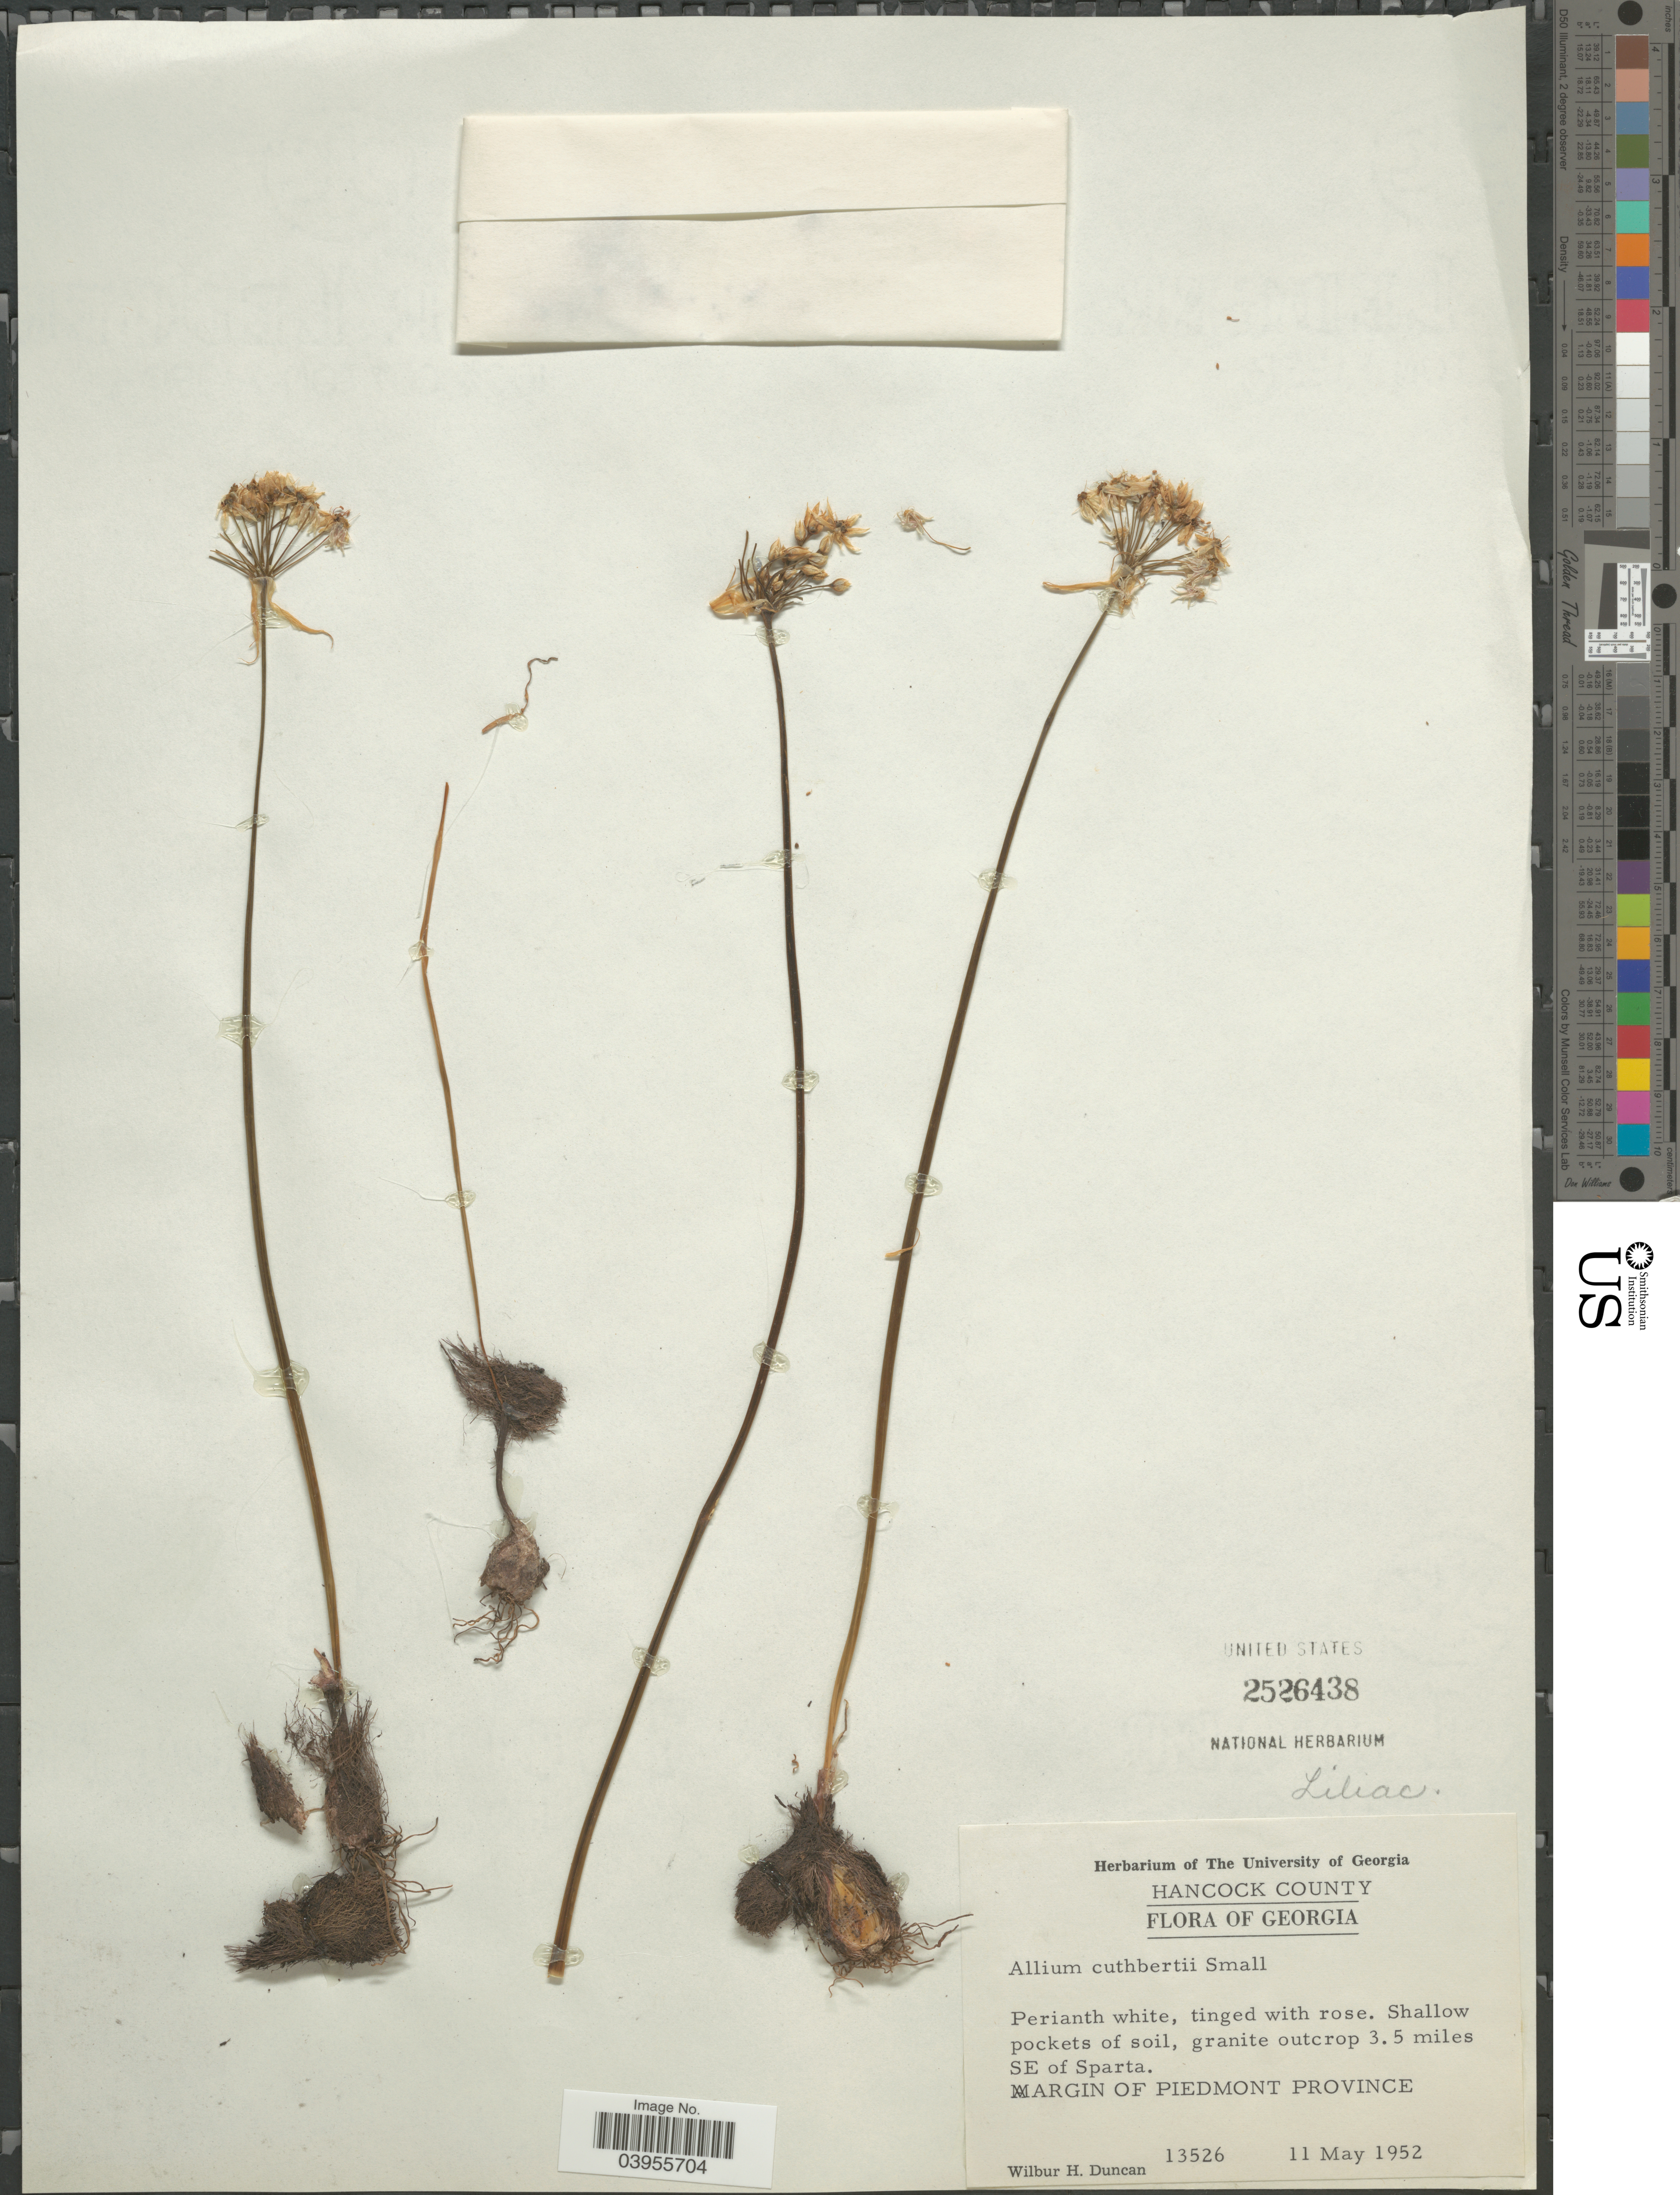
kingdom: Plantae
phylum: Tracheophyta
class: Liliopsida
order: Asparagales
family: Amaryllidaceae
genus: Allium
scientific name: Allium cuthbertii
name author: Small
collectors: W. H. Duncan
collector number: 13526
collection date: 1952-05-11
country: United States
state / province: Georgia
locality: Hancock County. 3.5 miles SE of Sparta. Margin of Piedmont Province.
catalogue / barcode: US 2526438